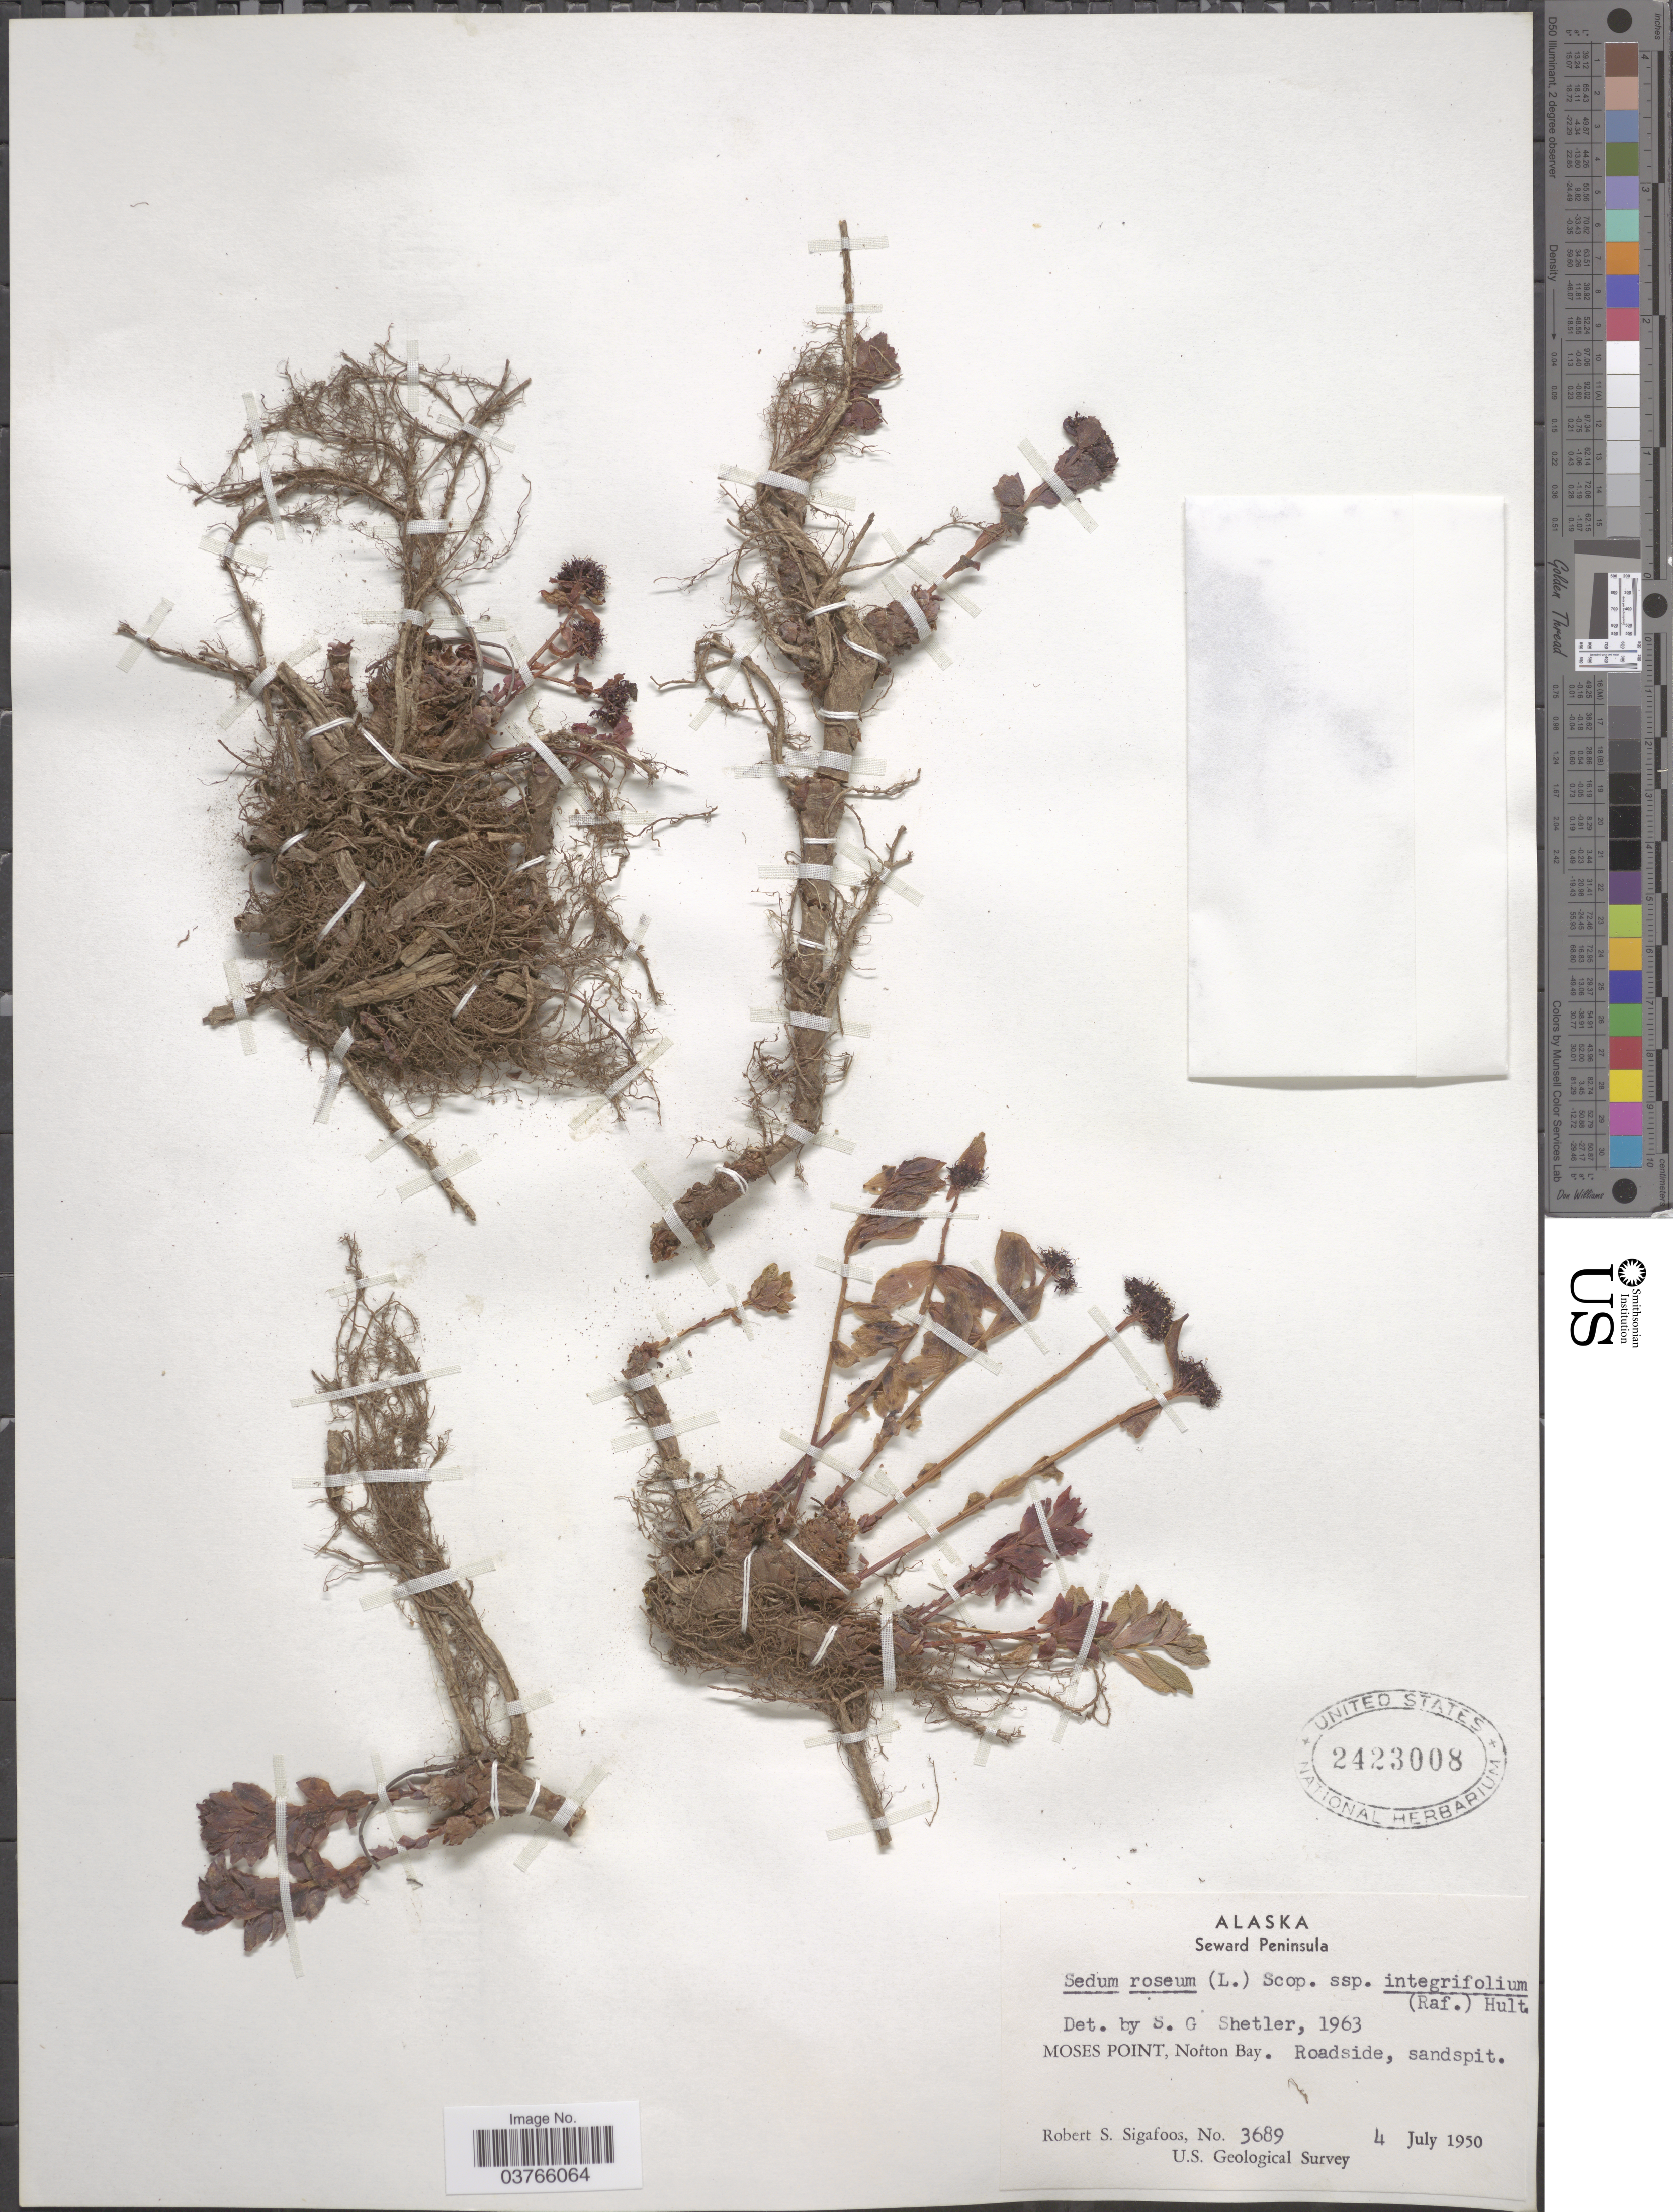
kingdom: Plantae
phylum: Tracheophyta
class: Magnoliopsida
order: Saxifragales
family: Crassulaceae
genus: Rhodiola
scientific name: Rhodiola integrifolia subsp. integrifolia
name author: Raf.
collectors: R. Sigafoos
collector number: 3689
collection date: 1950-07-04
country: United States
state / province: Alaska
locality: Seward Peninsula. Moses Point, Norton Bay. Roadside.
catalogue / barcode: US 2423008